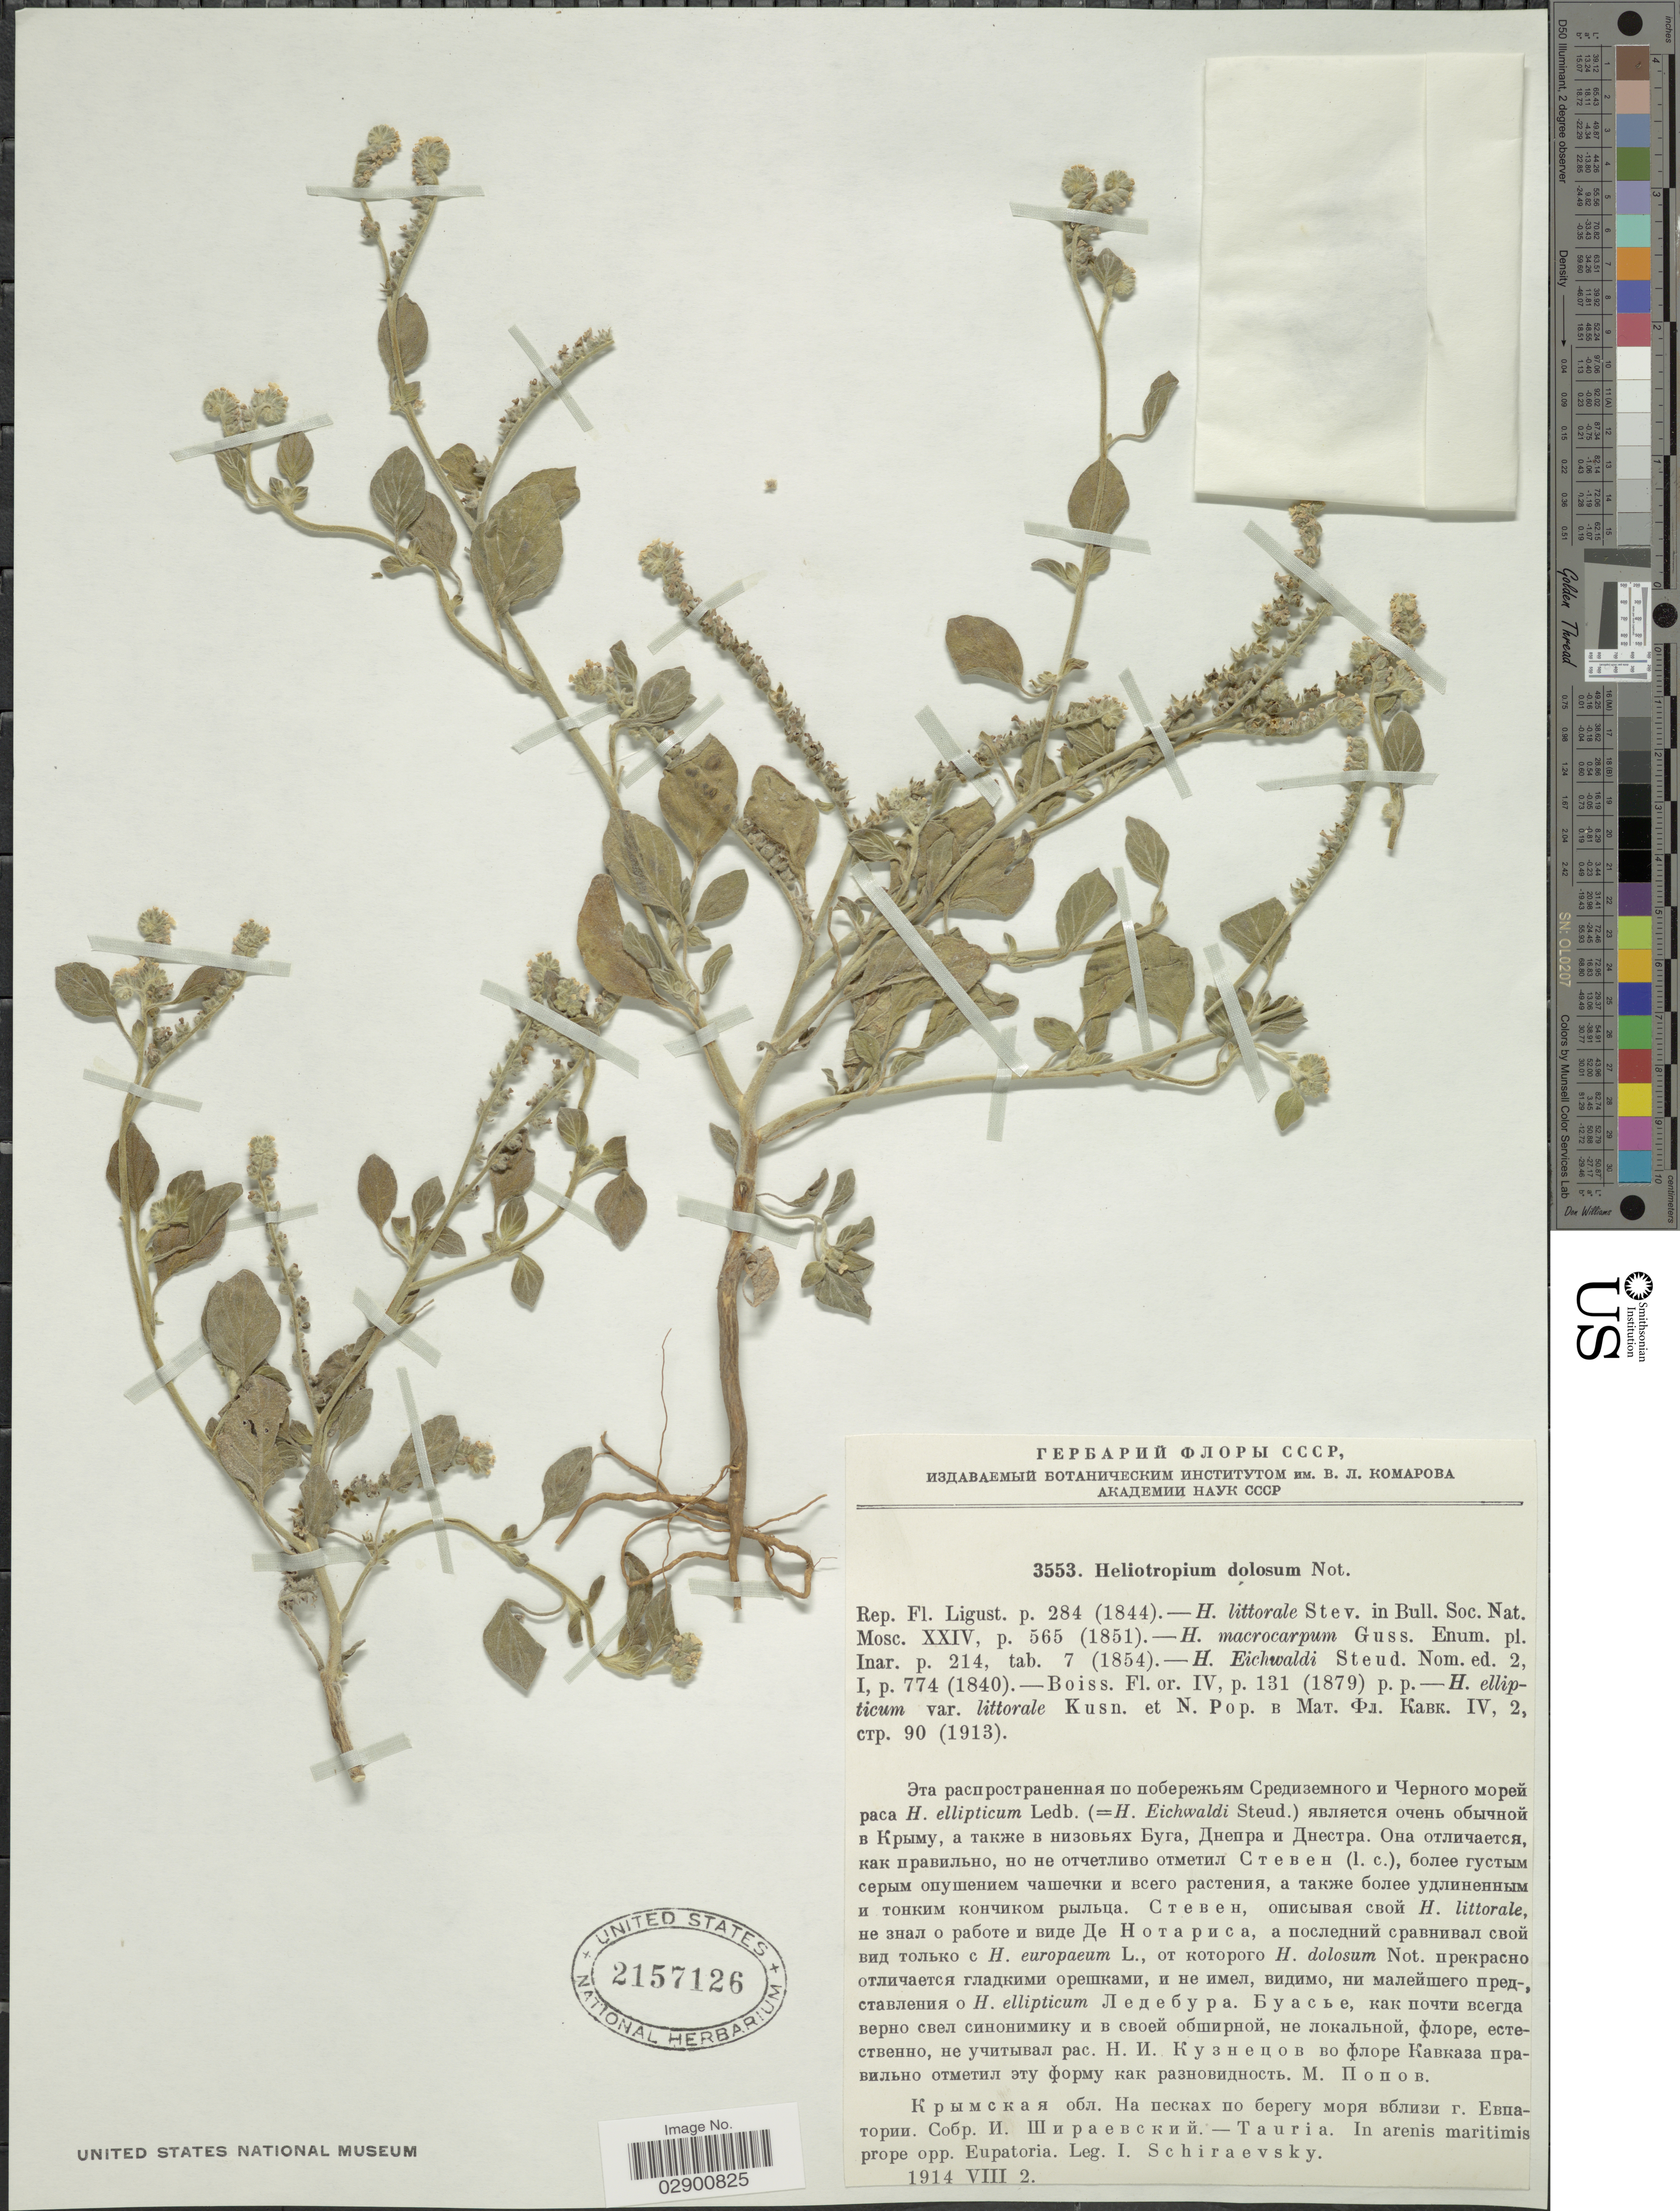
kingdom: Plantae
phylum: Tracheophyta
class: Magnoliopsida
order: Boraginales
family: Heliotropiaceae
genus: Heliotropium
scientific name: Heliotropium europaeum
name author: L.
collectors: I. Schiraevsky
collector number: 3553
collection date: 1914-08-02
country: Turkey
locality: Tauria. In arenis maritimis prope opp. Eupatoria.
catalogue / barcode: US 2157126